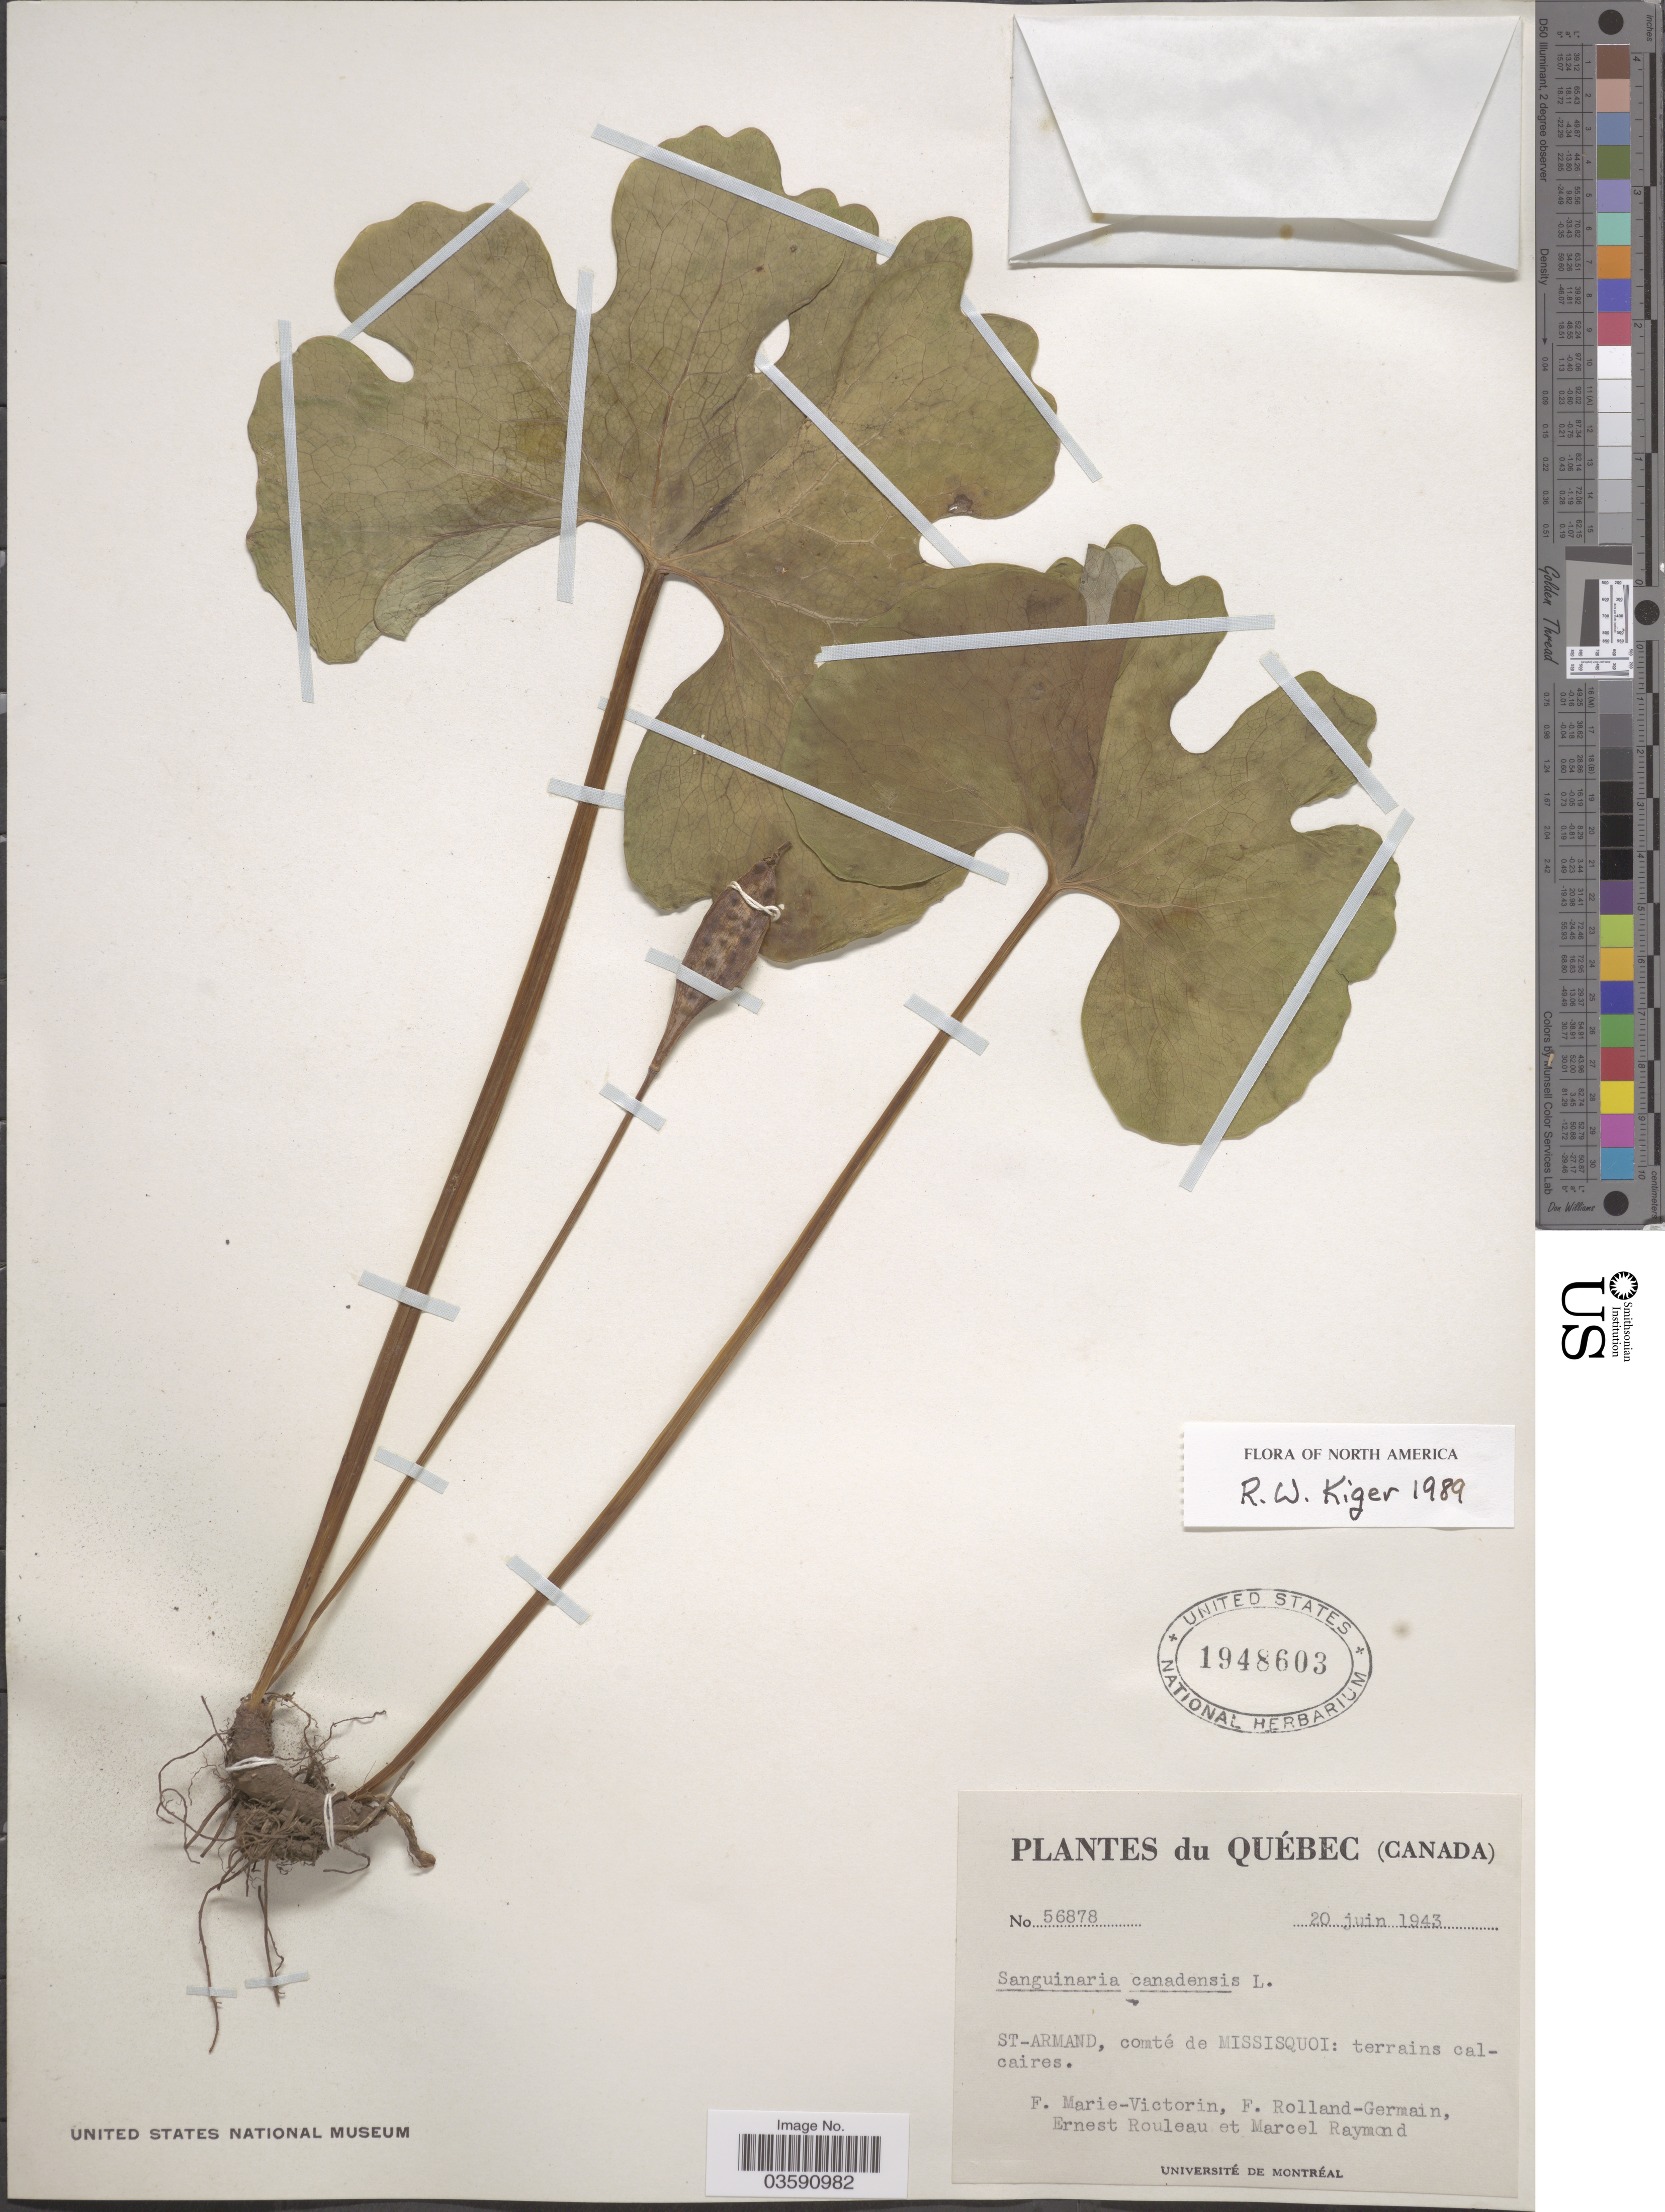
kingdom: Plantae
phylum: Tracheophyta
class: Magnoliopsida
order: Ranunculales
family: Papaveraceae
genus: Sanguinaria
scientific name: Sanguinaria canadensis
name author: L.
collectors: F. Marie-Victorin, Rolland-Germain, E. Rouleau & M. Raymond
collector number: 56878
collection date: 1943-06-20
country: Canada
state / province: Quebec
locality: St-Armand, comté de Missisquoi.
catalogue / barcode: US 1948603